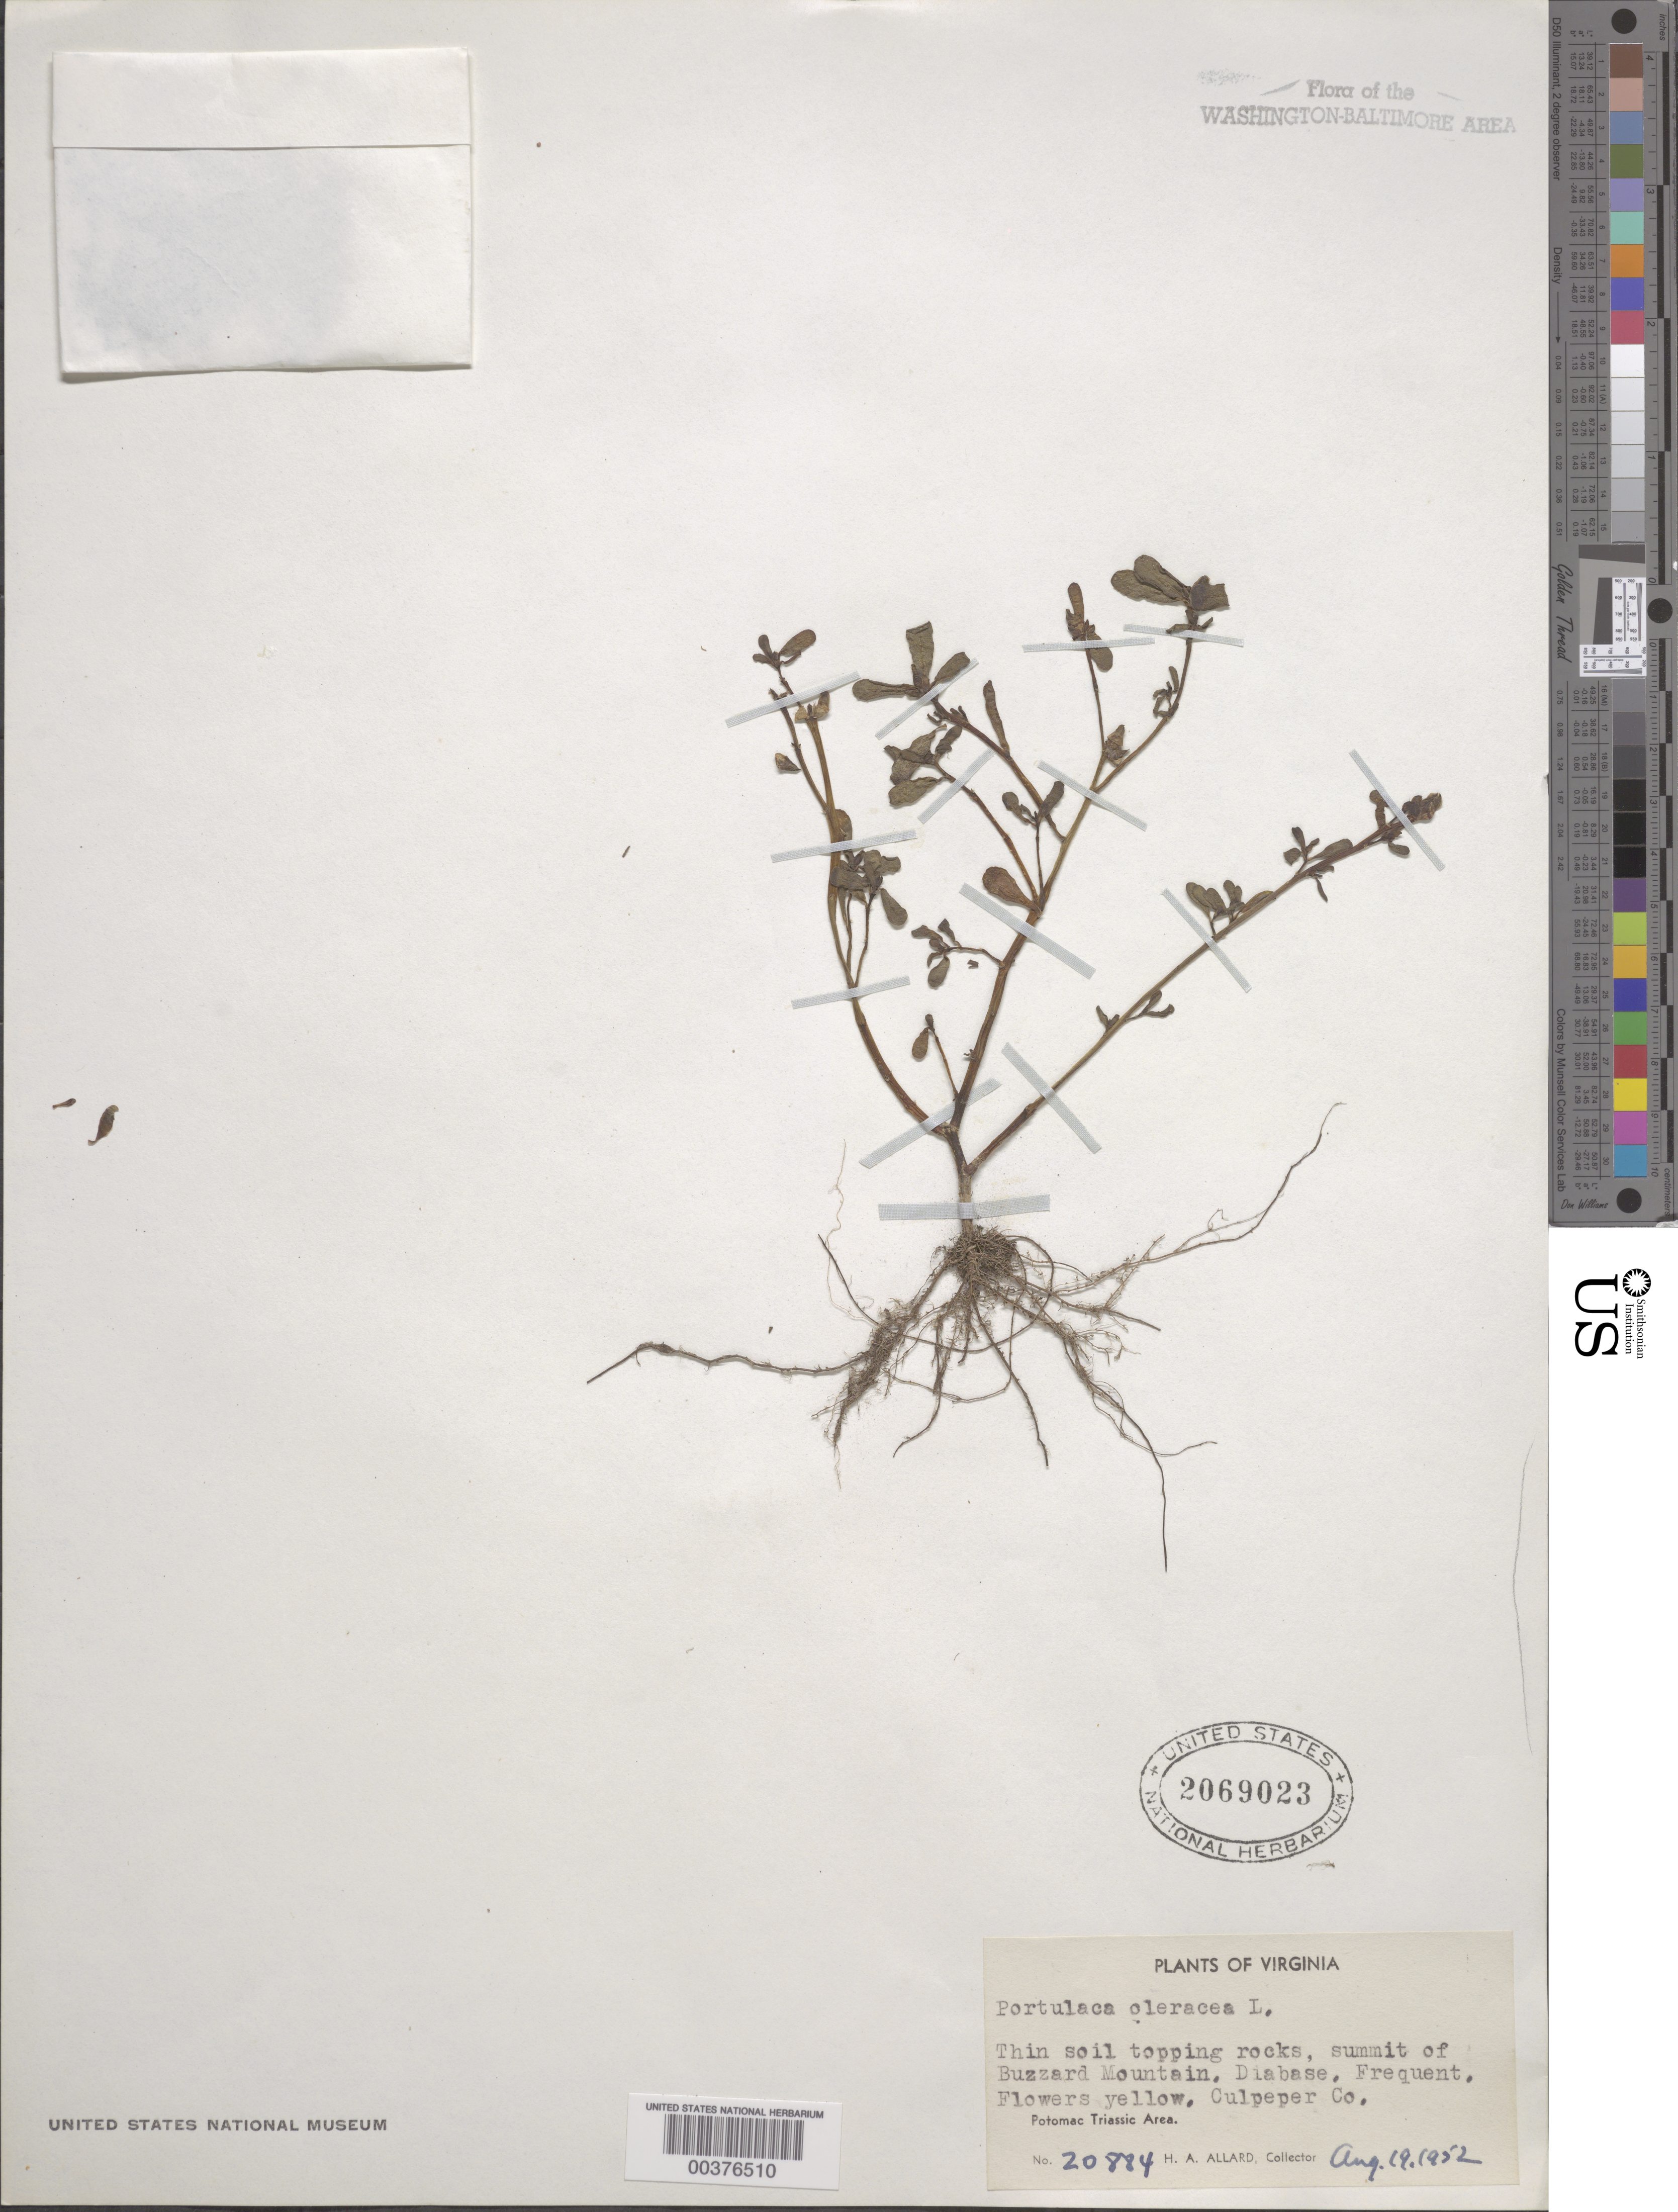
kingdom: Plantae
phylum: Tracheophyta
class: Magnoliopsida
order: Caryophyllales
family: Portulacaceae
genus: Portulaca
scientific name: Portulaca oleracea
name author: L.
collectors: H. A. Allard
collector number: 20884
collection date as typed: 19 Aug 1952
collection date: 1952-08-19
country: United States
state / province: Virginia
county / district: Culpeper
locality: Buzzard Mountain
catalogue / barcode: US 2069023